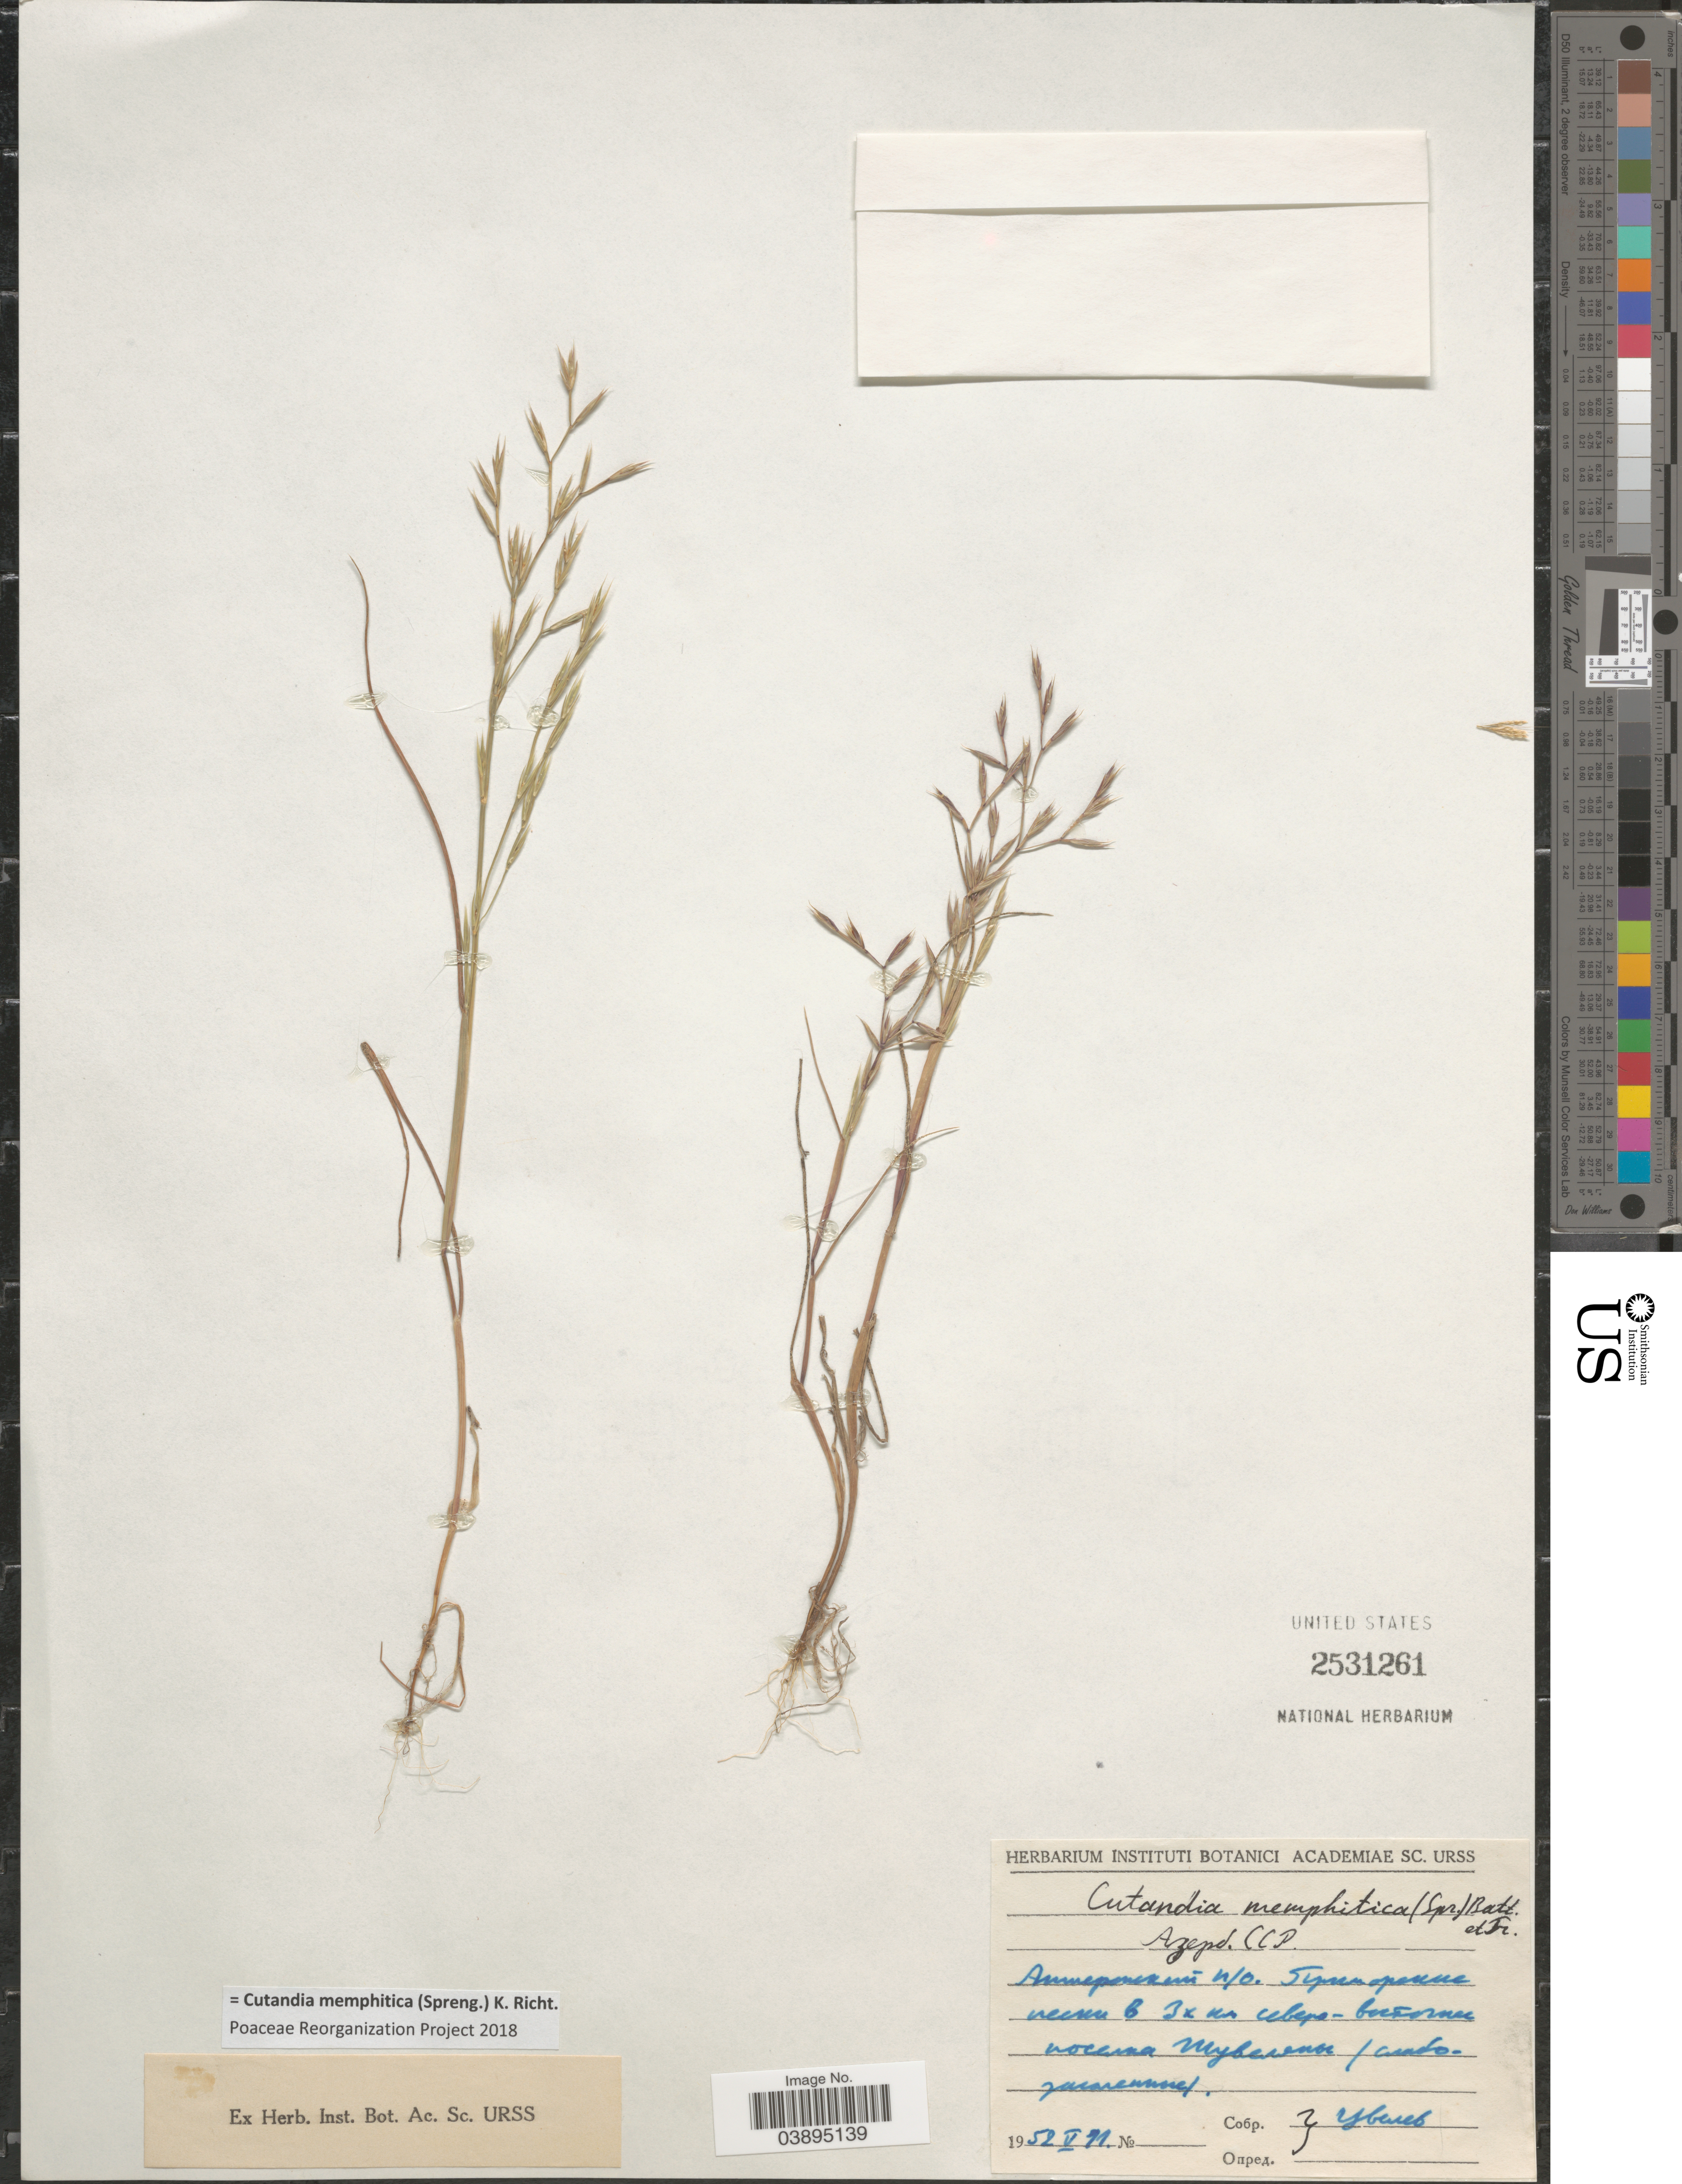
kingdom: Plantae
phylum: Tracheophyta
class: Liliopsida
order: Poales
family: Poaceae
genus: Cutandia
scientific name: Cutandia memphitica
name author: (Spreng.) K. Richt.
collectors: Tsvelev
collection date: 1952-05-11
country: Azerbaijan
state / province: Baki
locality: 3 km NE of Shuvelyany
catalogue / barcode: US 2531261